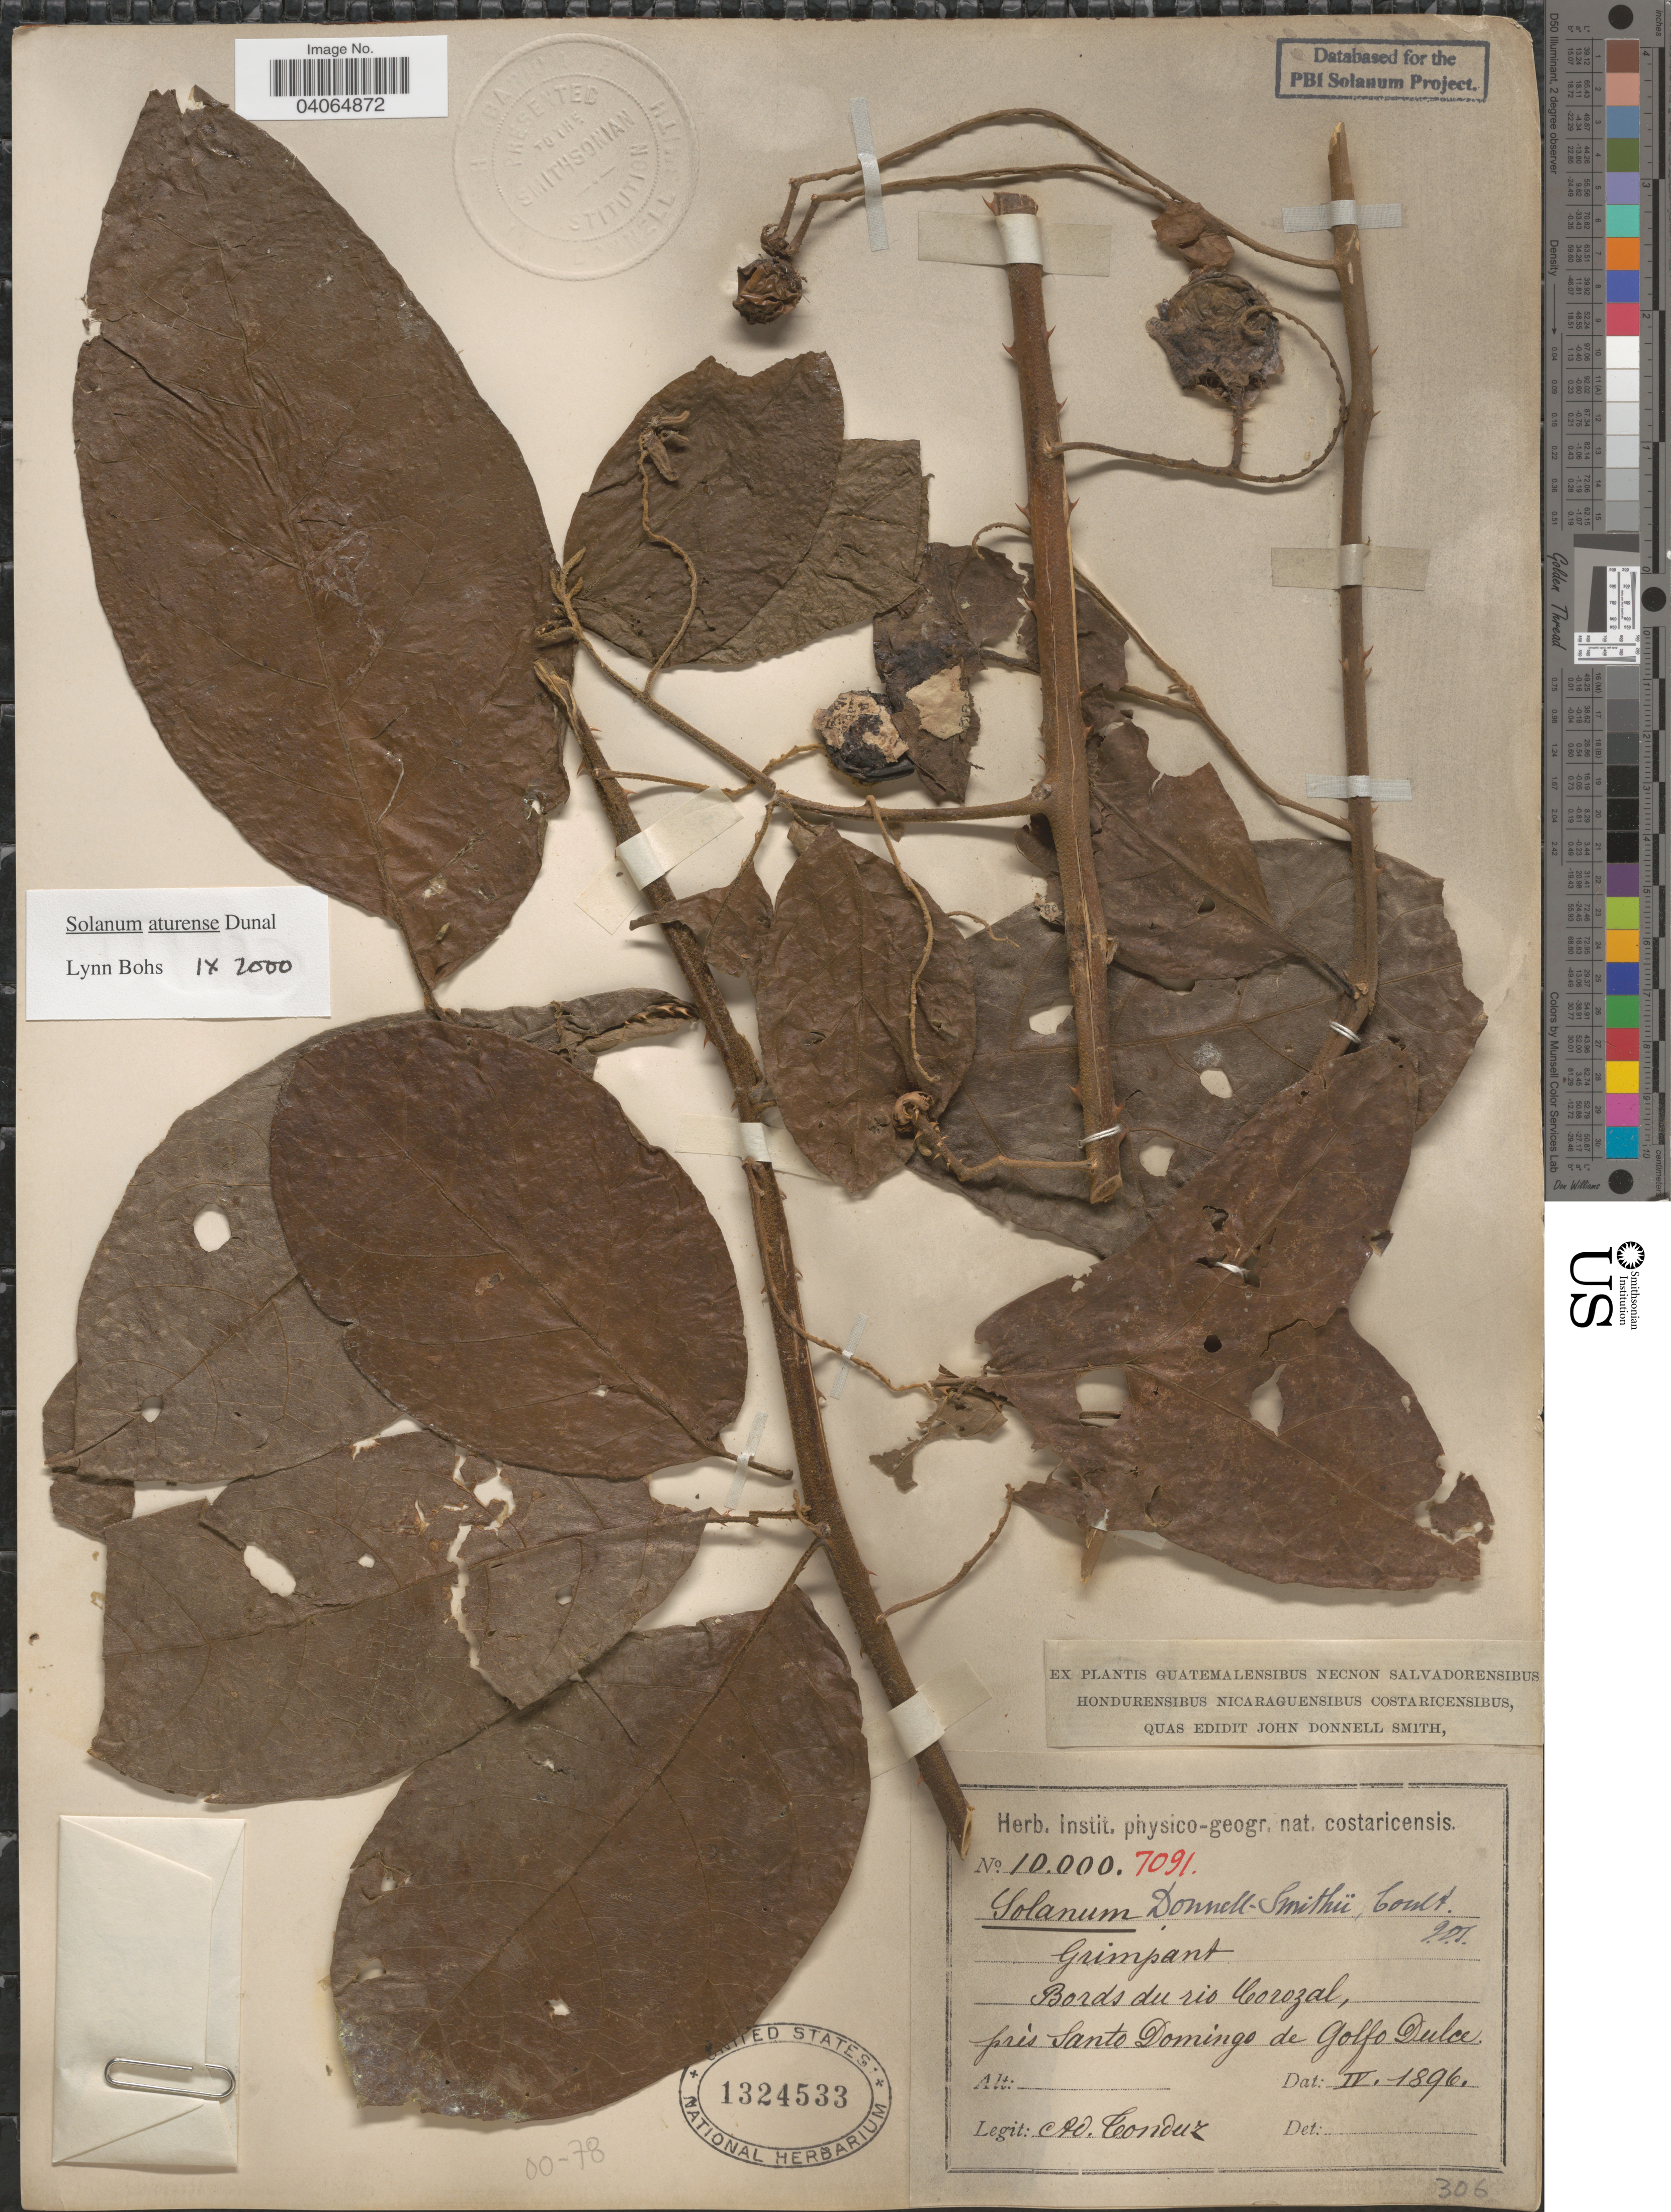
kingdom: Plantae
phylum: Tracheophyta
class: Magnoliopsida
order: Solanales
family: Solanaceae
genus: Solanum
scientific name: Solanum aturense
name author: Humb. & Bonpl. ex Dunal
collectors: A. Tonduz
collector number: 10000/7091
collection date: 1896-04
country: Costa Rica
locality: Bords du rio Corozal, près Santo Domingo de Golfo Dulce.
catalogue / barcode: US 1324533